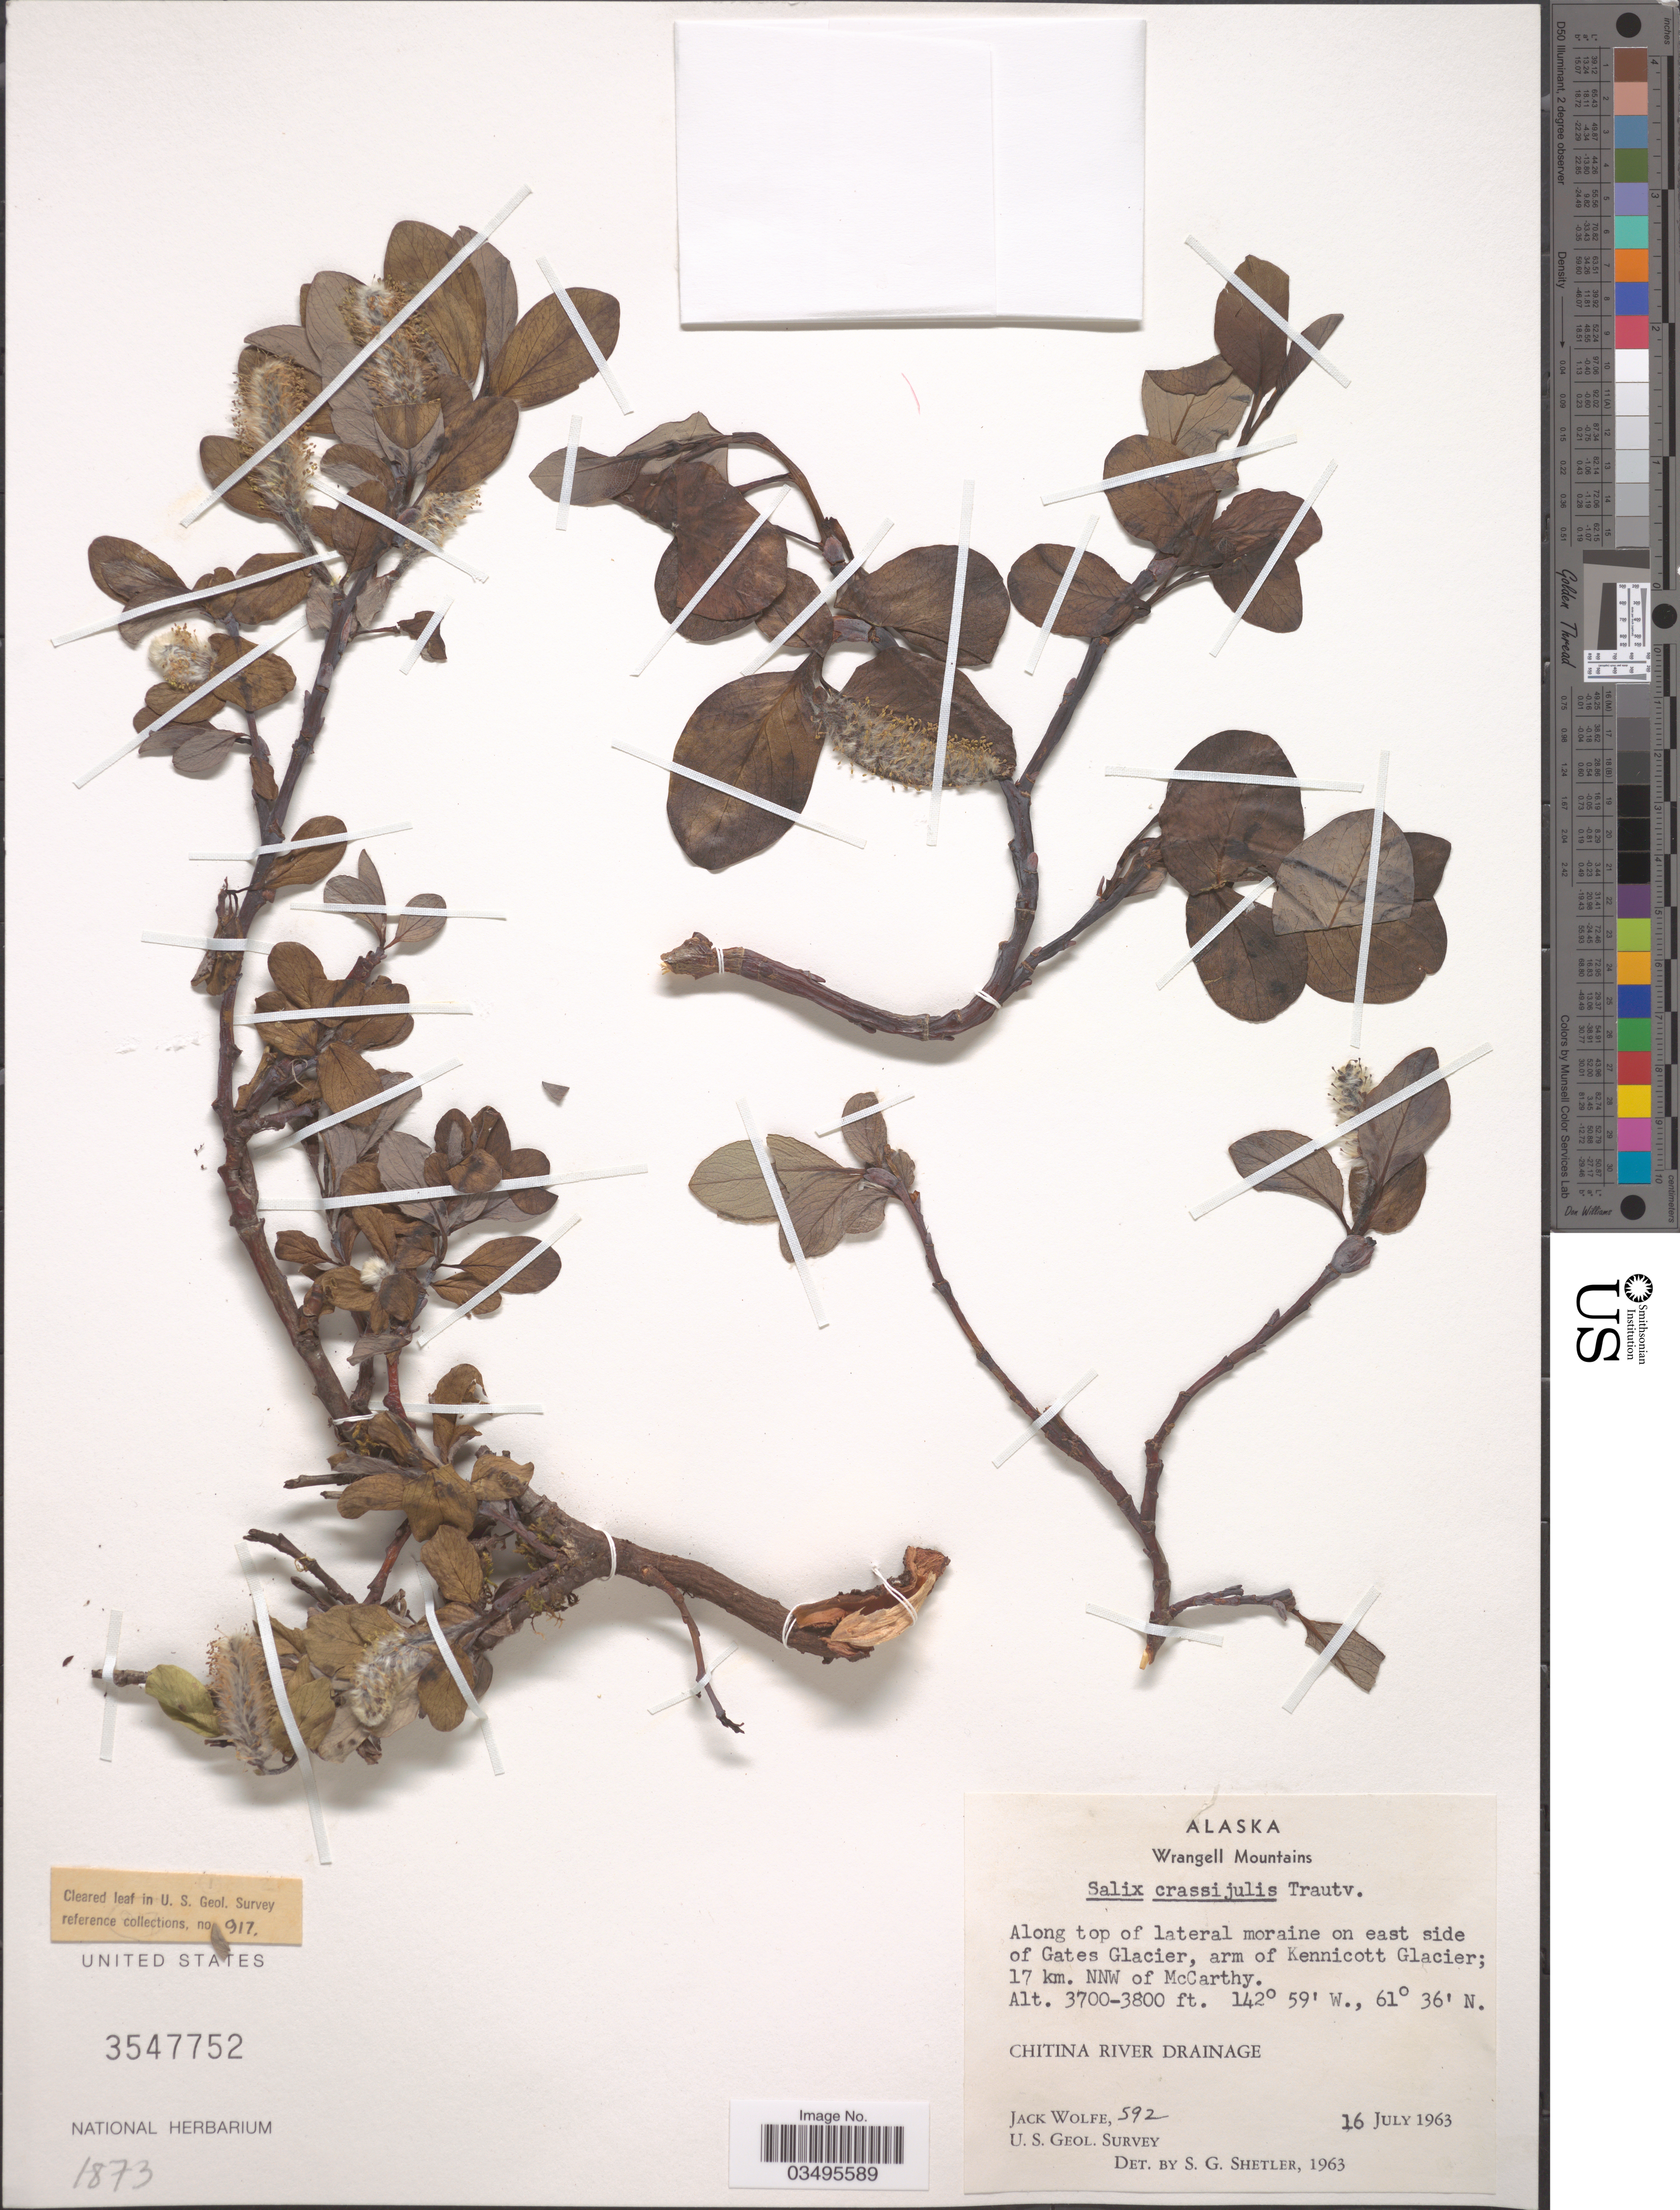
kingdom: Plantae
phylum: Tracheophyta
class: Magnoliopsida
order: Malpighiales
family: Salicaceae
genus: Salix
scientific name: Salix arctica var. araioclada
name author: (C.K. Schneid.) Raup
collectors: J. Wolfe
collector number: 592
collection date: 1963-07-16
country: United States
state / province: Alaska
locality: Wrangell Mountains. Along top of lateral moraine on east side of Gates Glacier, arm of Kennicott Glacier; 17 km. NNW of McCarthy.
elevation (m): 1128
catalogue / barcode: US 3547752